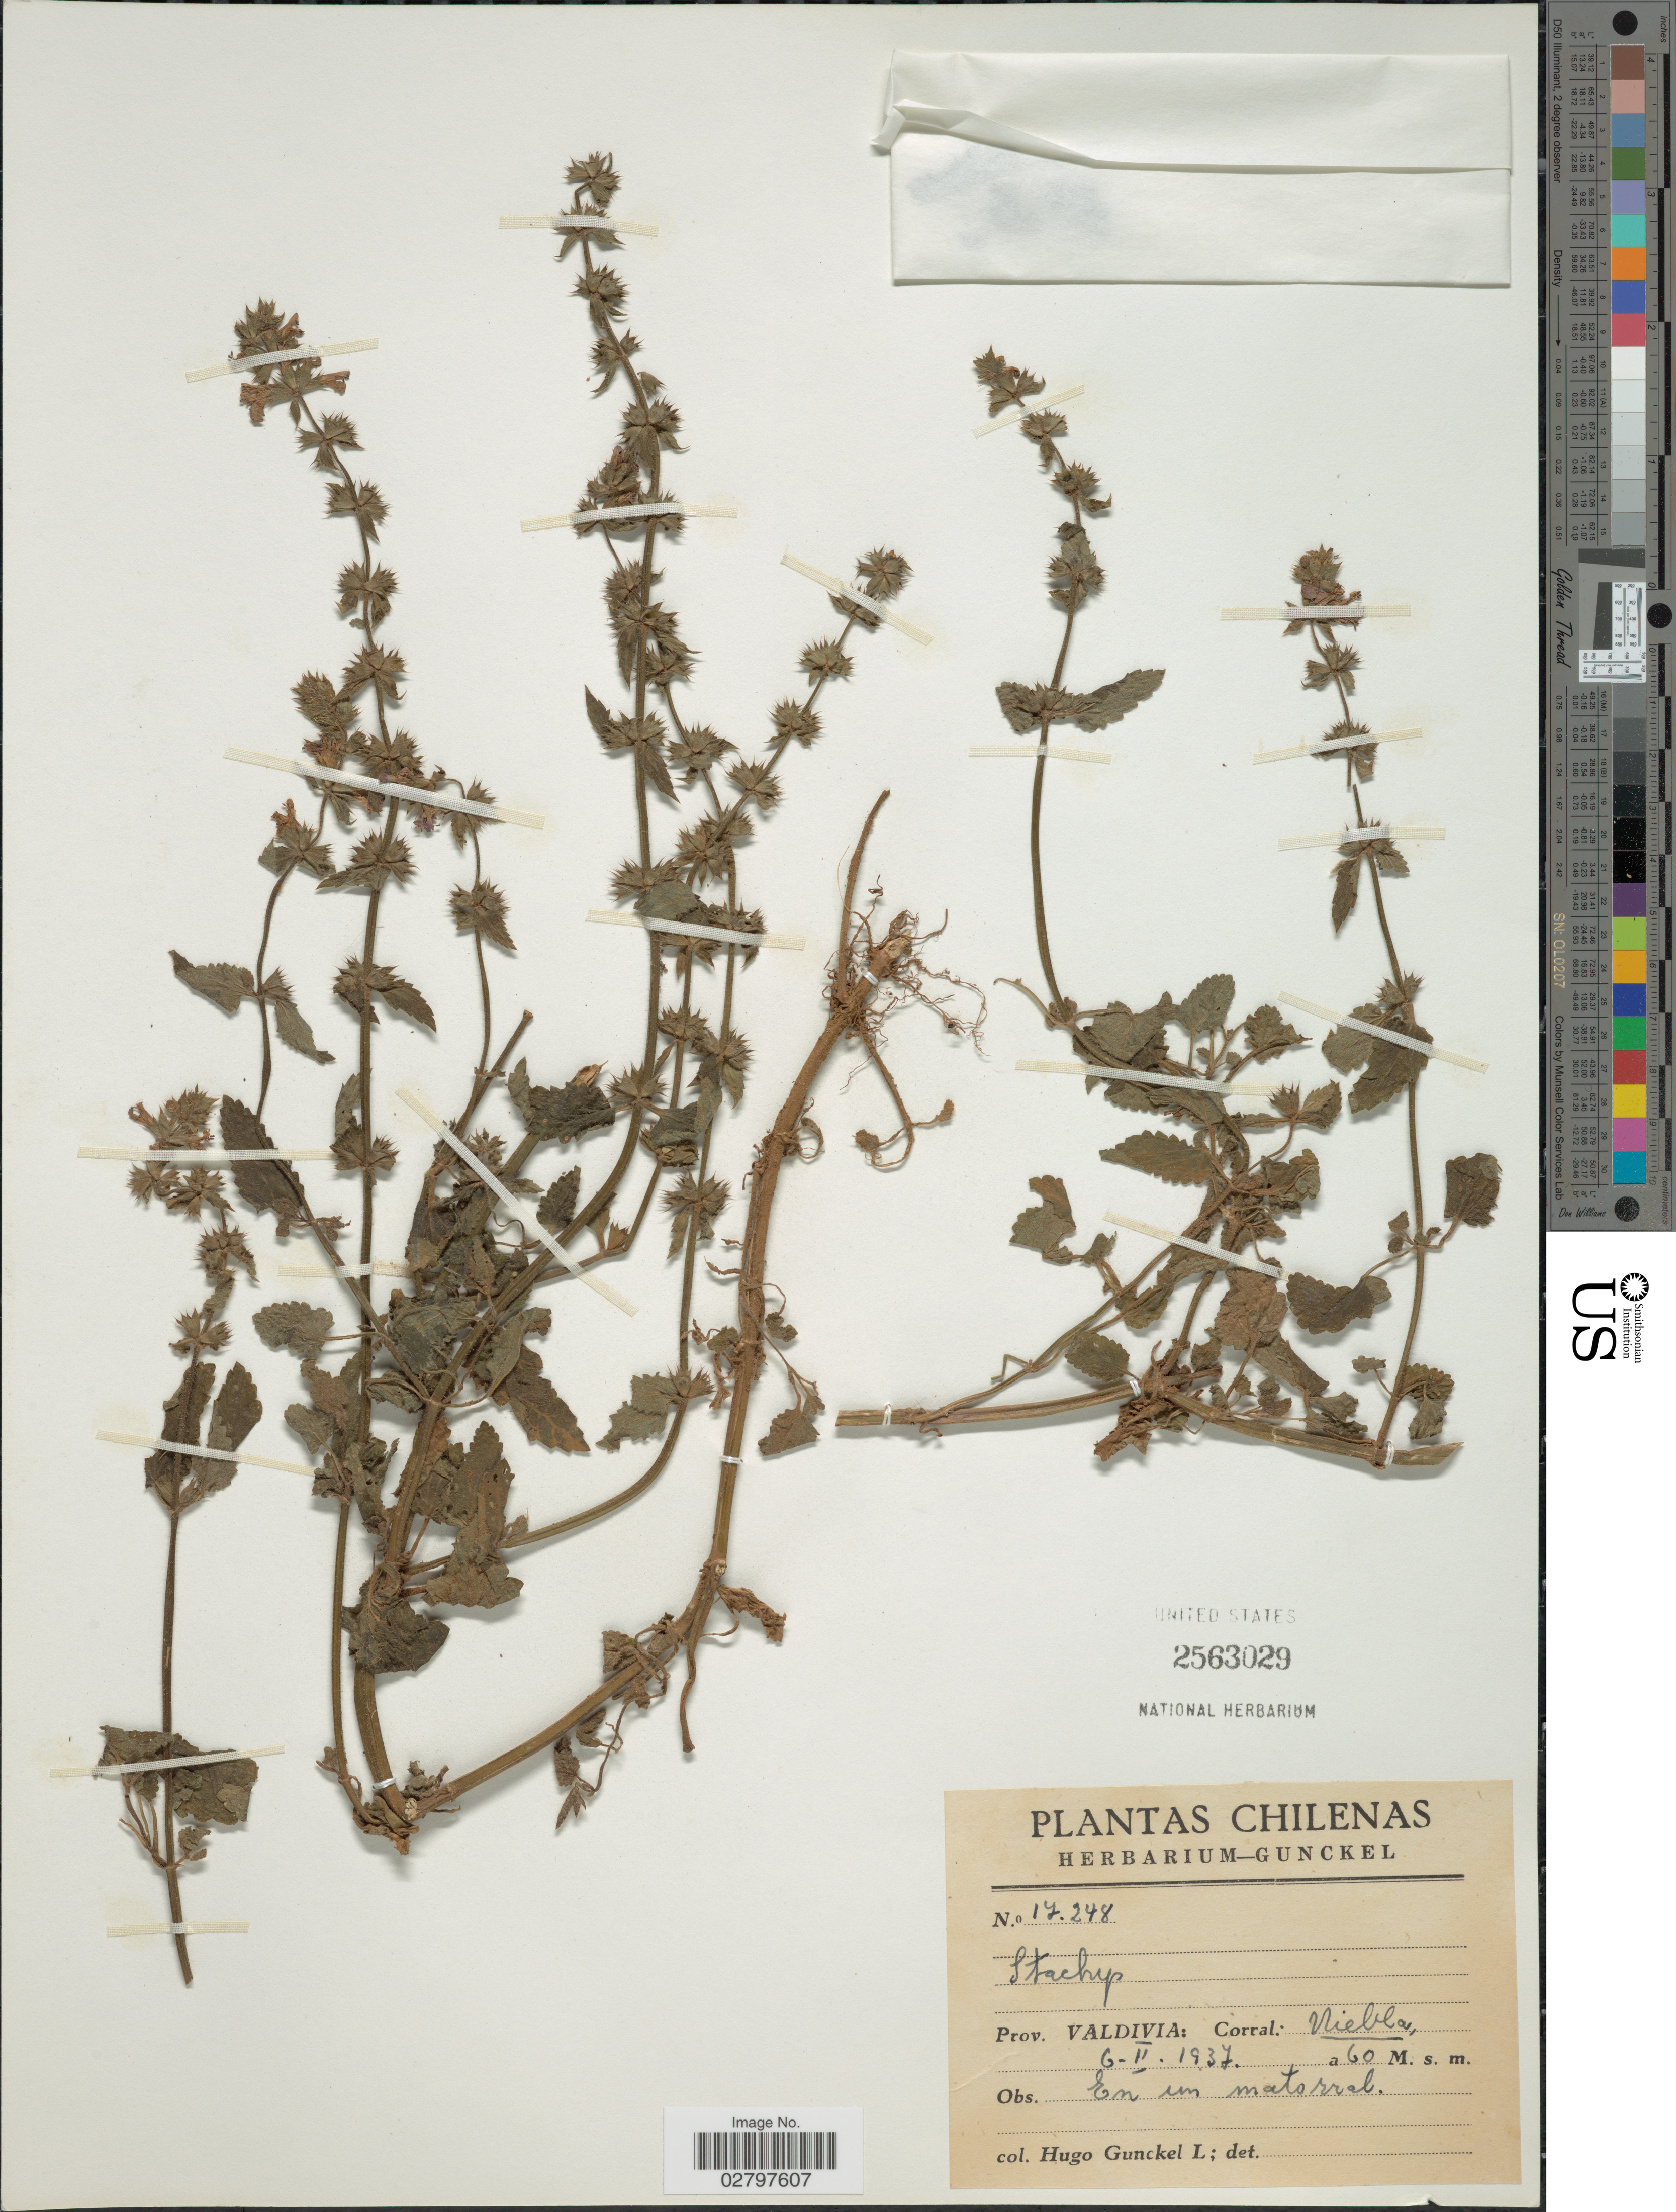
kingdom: Plantae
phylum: Tracheophyta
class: Magnoliopsida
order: Lamiales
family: Lamiaceae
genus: Stachys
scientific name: Stachys sp.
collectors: H. Gunckel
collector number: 17248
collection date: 1937-02-06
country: Chile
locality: Prov. Valdivia: Corral: Niebla.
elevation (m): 60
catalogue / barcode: US 2563029